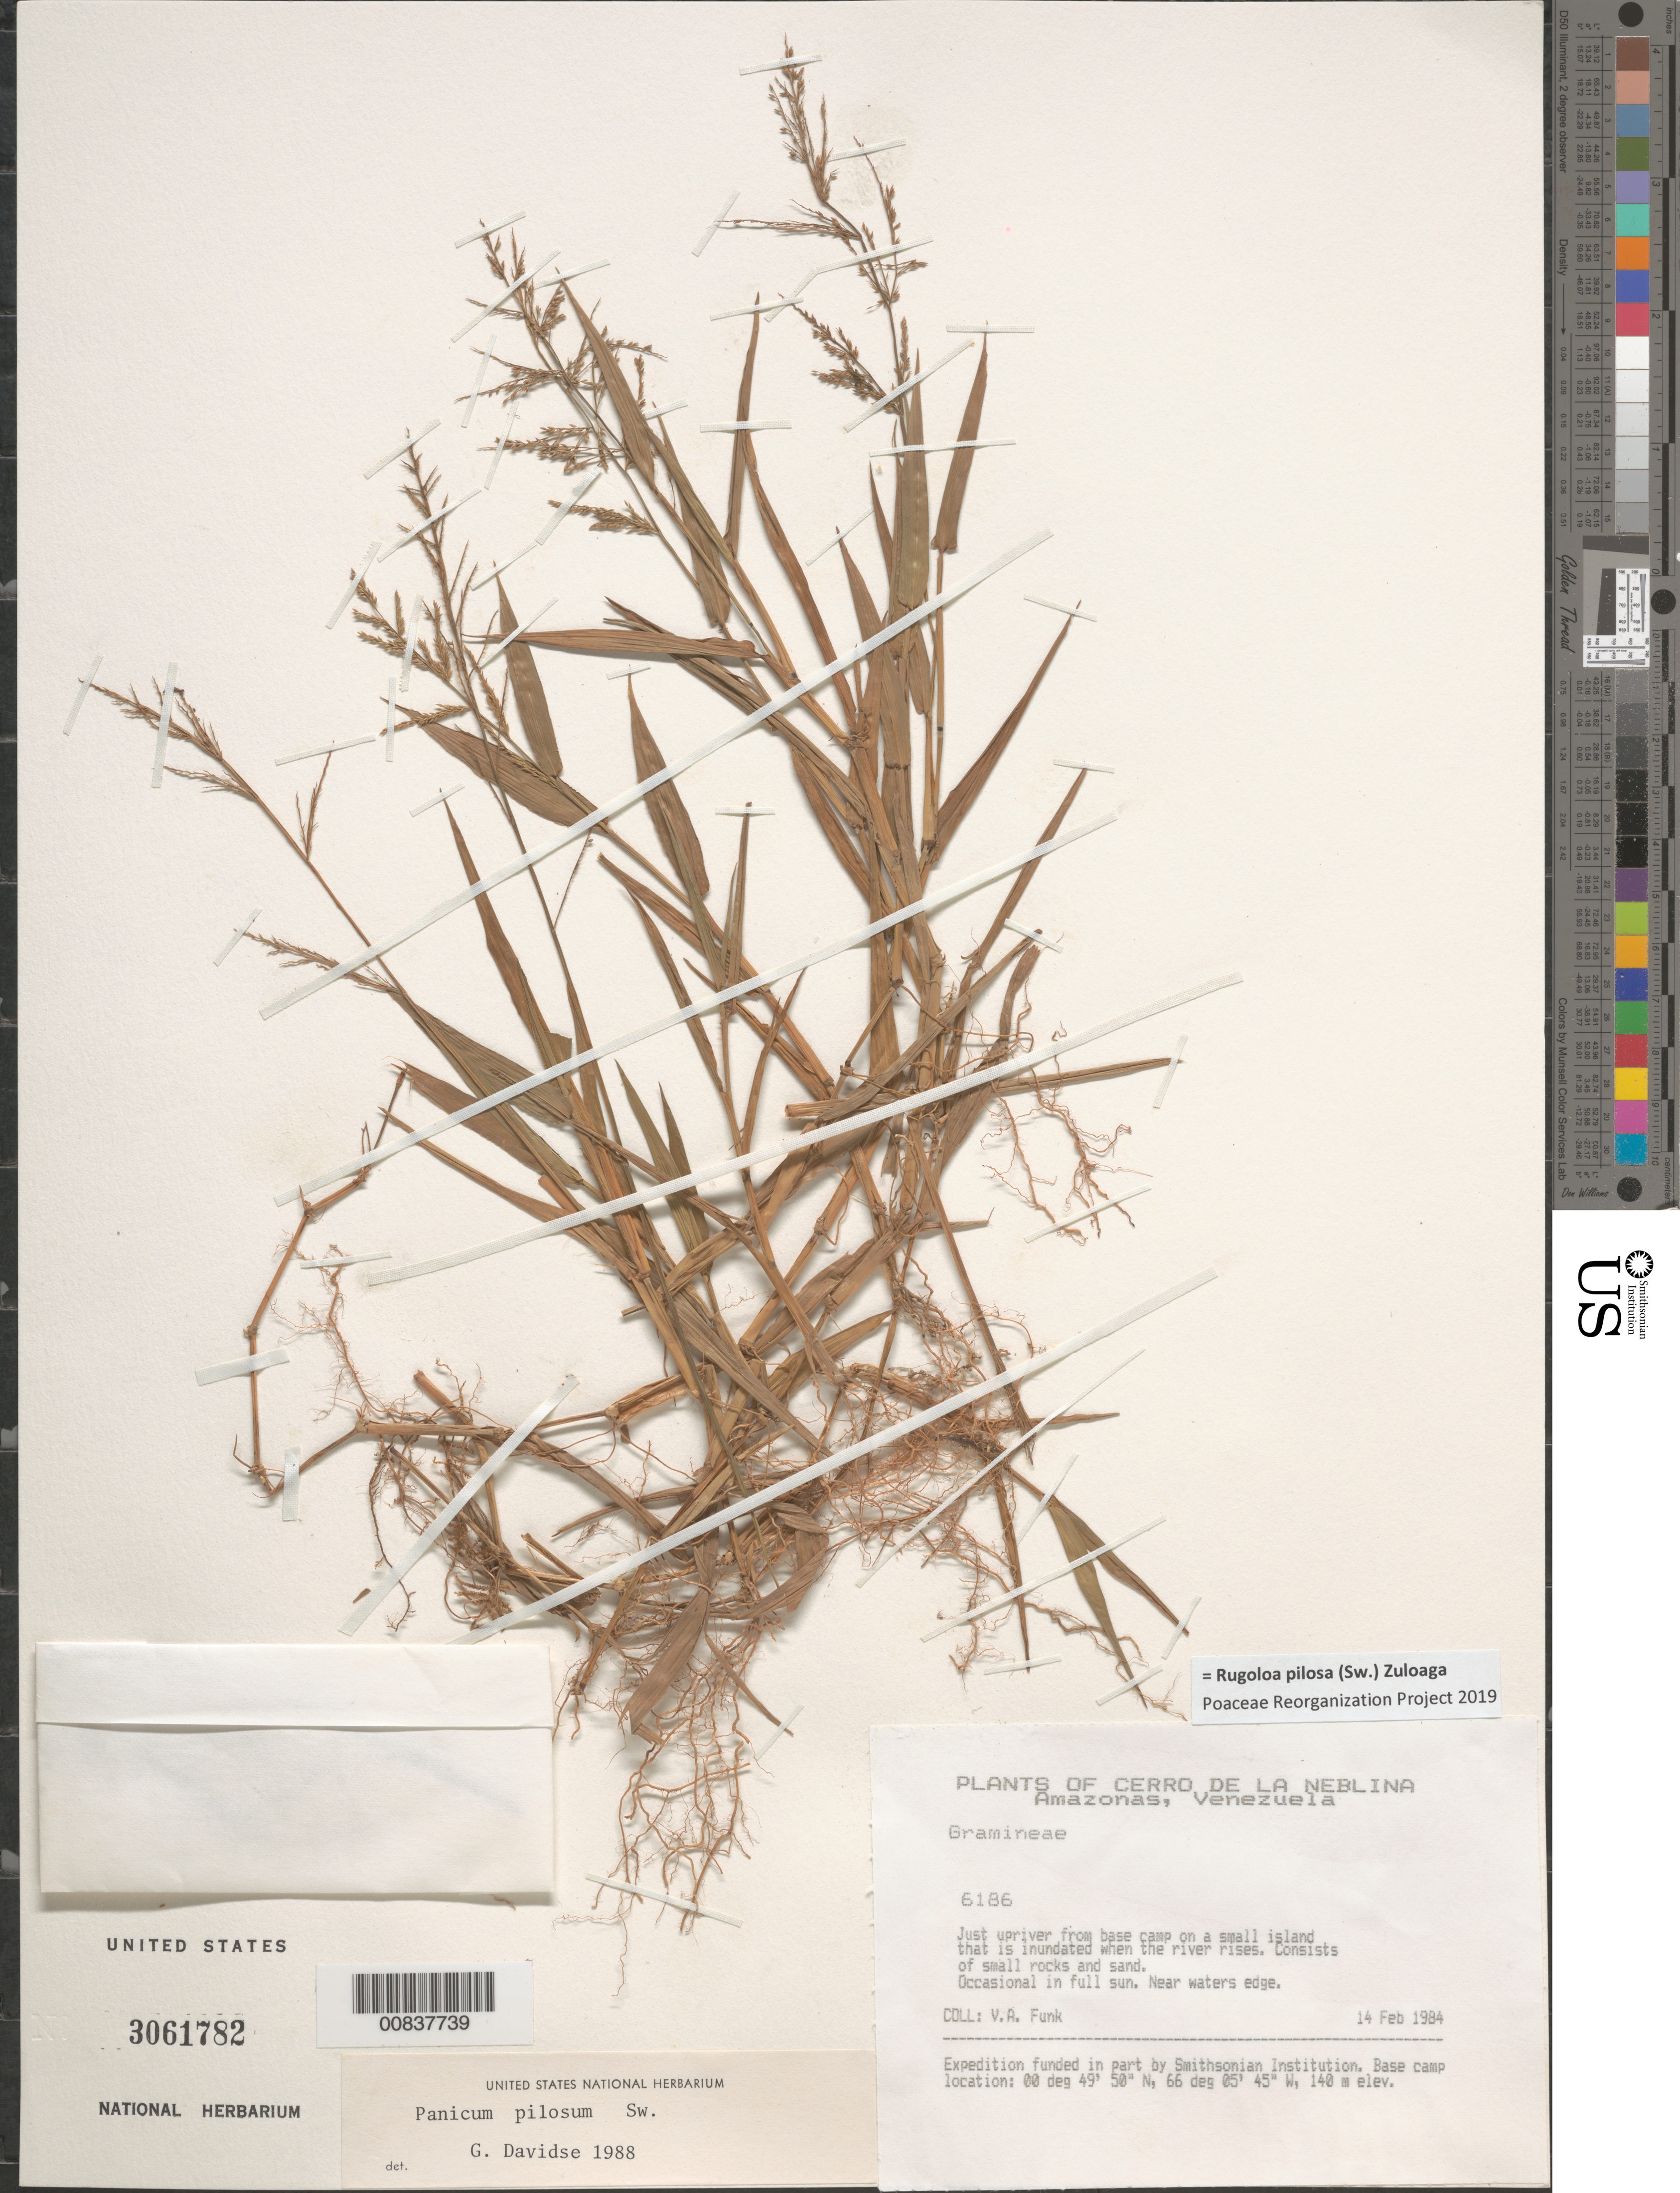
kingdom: Plantae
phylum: Tracheophyta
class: Liliopsida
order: Poales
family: Poaceae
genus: Panicum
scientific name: Panicum pilosum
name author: Sw.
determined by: Davidse, Gerrit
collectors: V. Funk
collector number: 6186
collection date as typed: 14-Feb-84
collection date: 1984-02-14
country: Venezuela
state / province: Amazonas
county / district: Río Negro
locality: Cerro de la Neblina, upriver from base camp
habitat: Small island, inundated when river rises; consists of small rocks and sand; in full sun near waters edge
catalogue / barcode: US 3061782